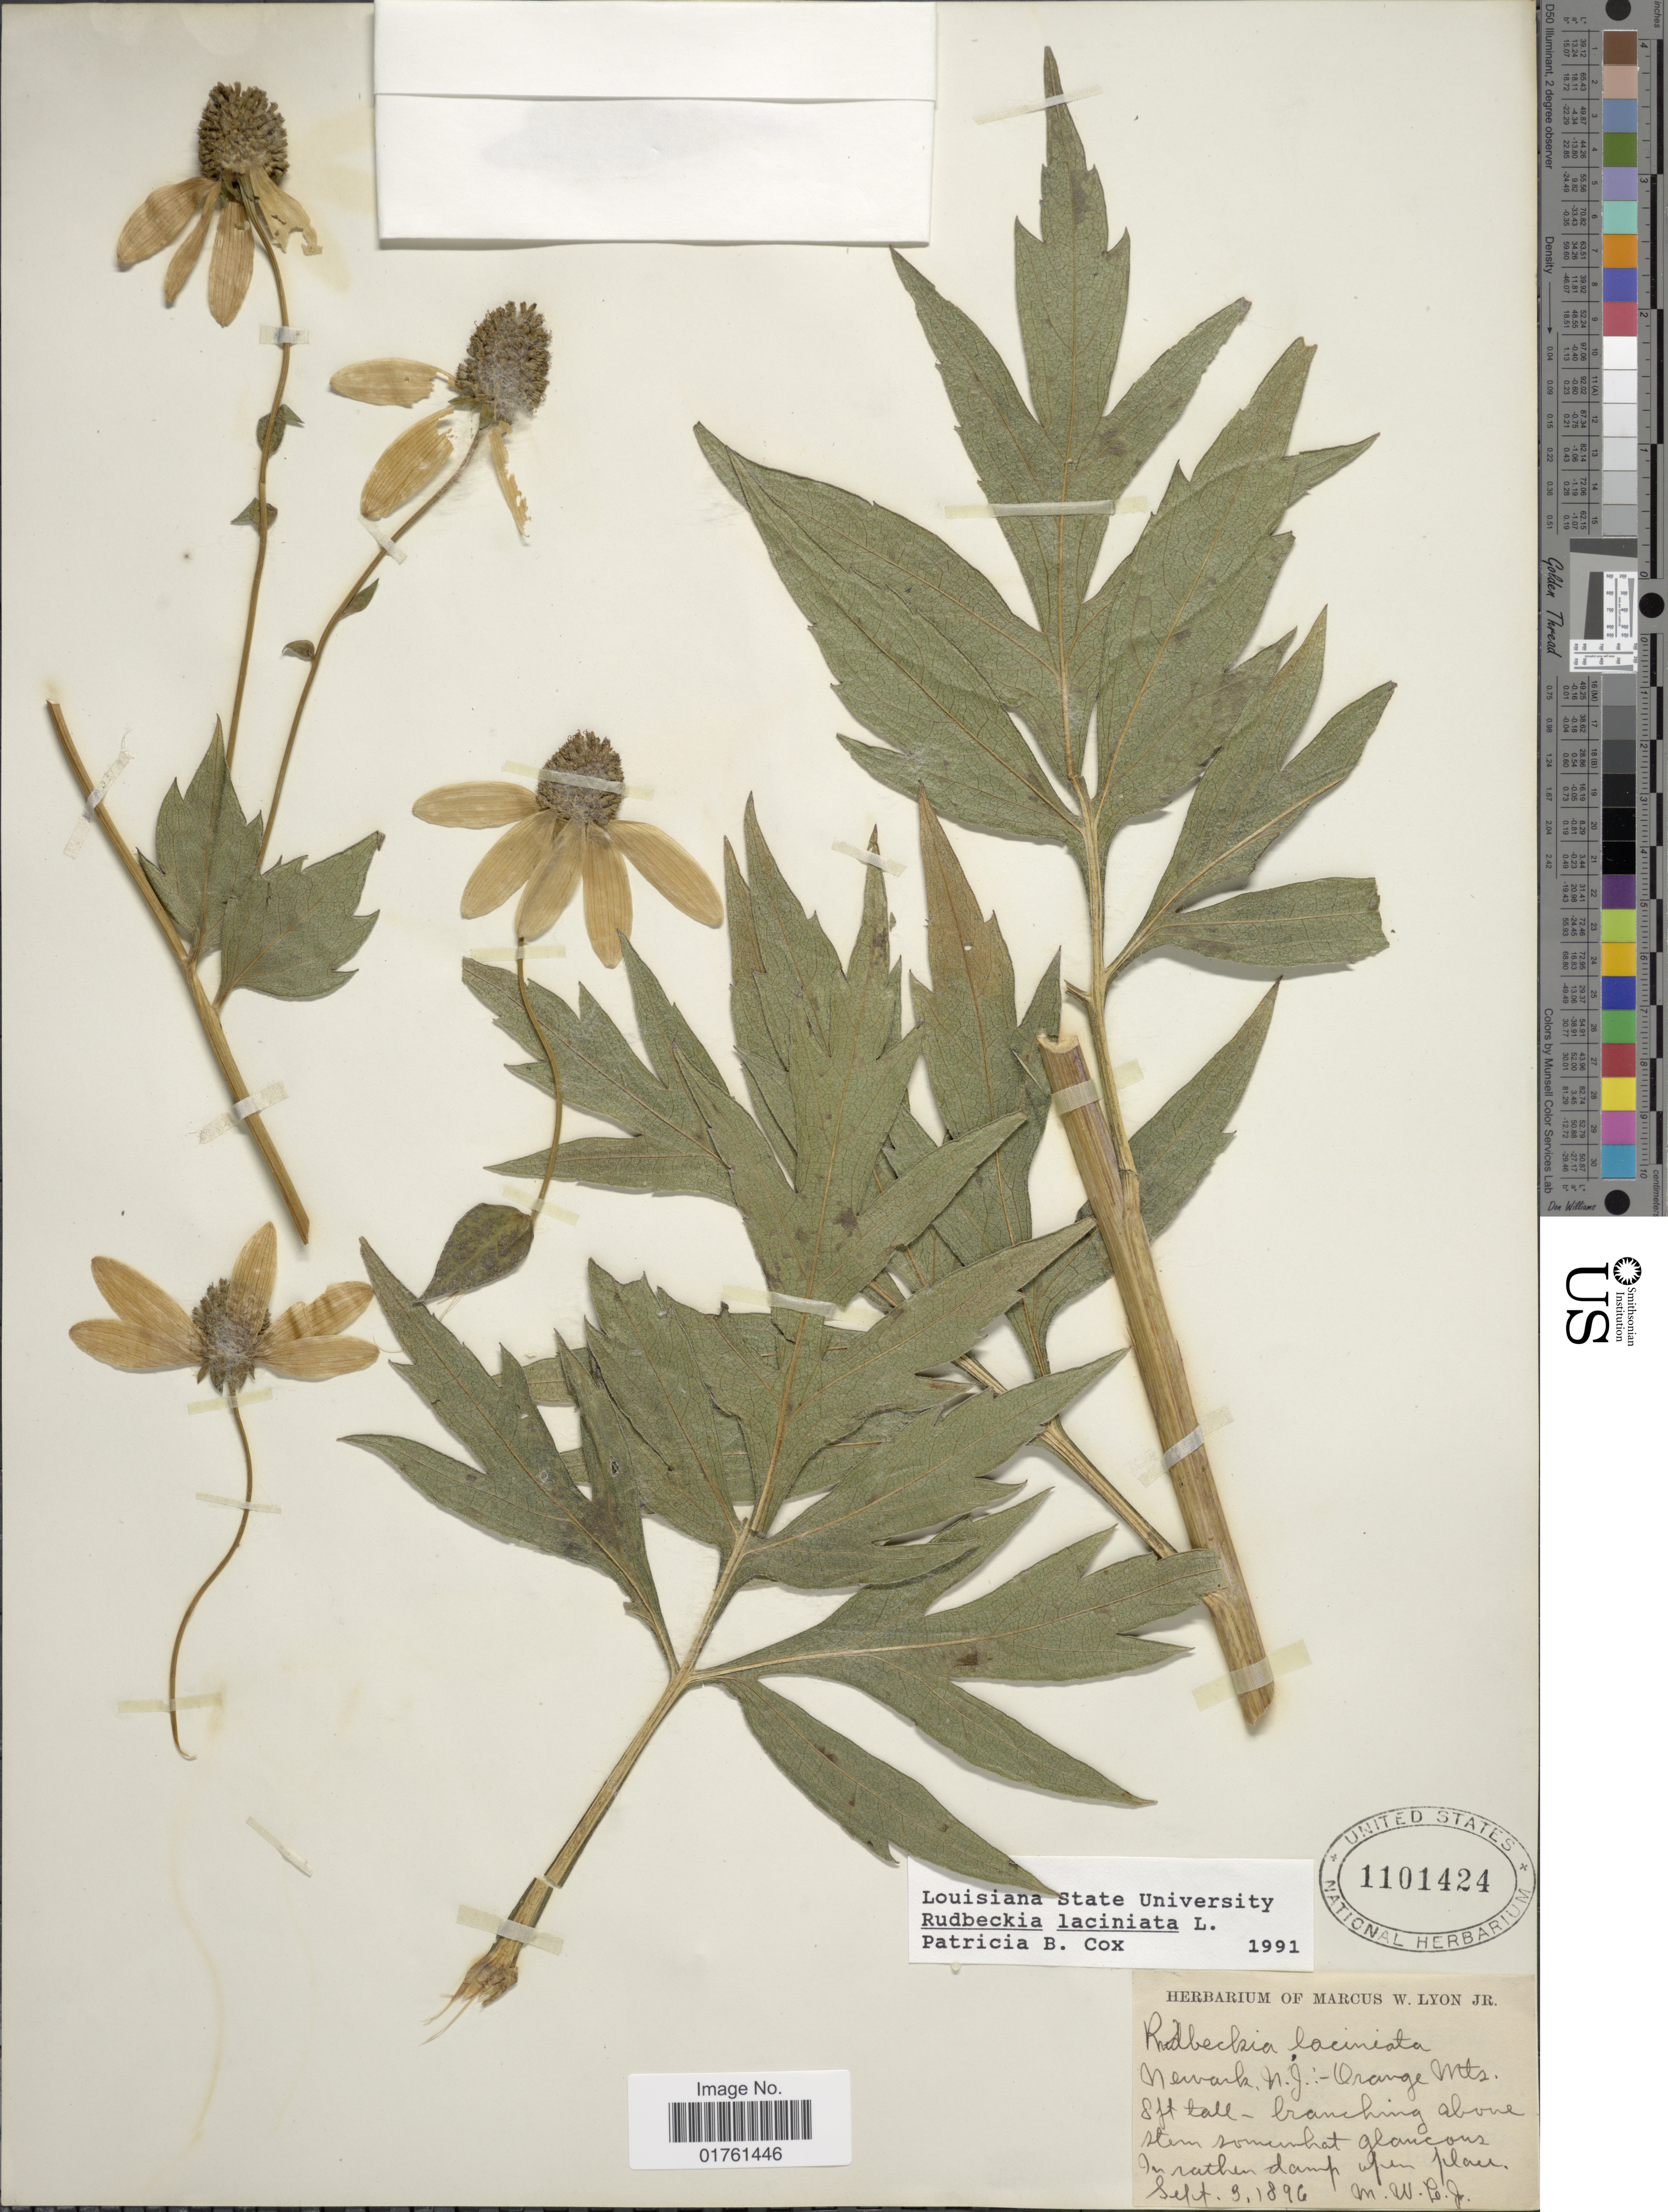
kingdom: Plantae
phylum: Tracheophyta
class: Magnoliopsida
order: Asterales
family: Asteraceae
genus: Rudbeckia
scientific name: Rudbeckia laciniata var. laciniata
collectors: M. W. Lyon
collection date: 1896-09-03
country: United States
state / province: New Jersey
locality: Newark, N.J. -Orange Mts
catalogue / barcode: US 1101424